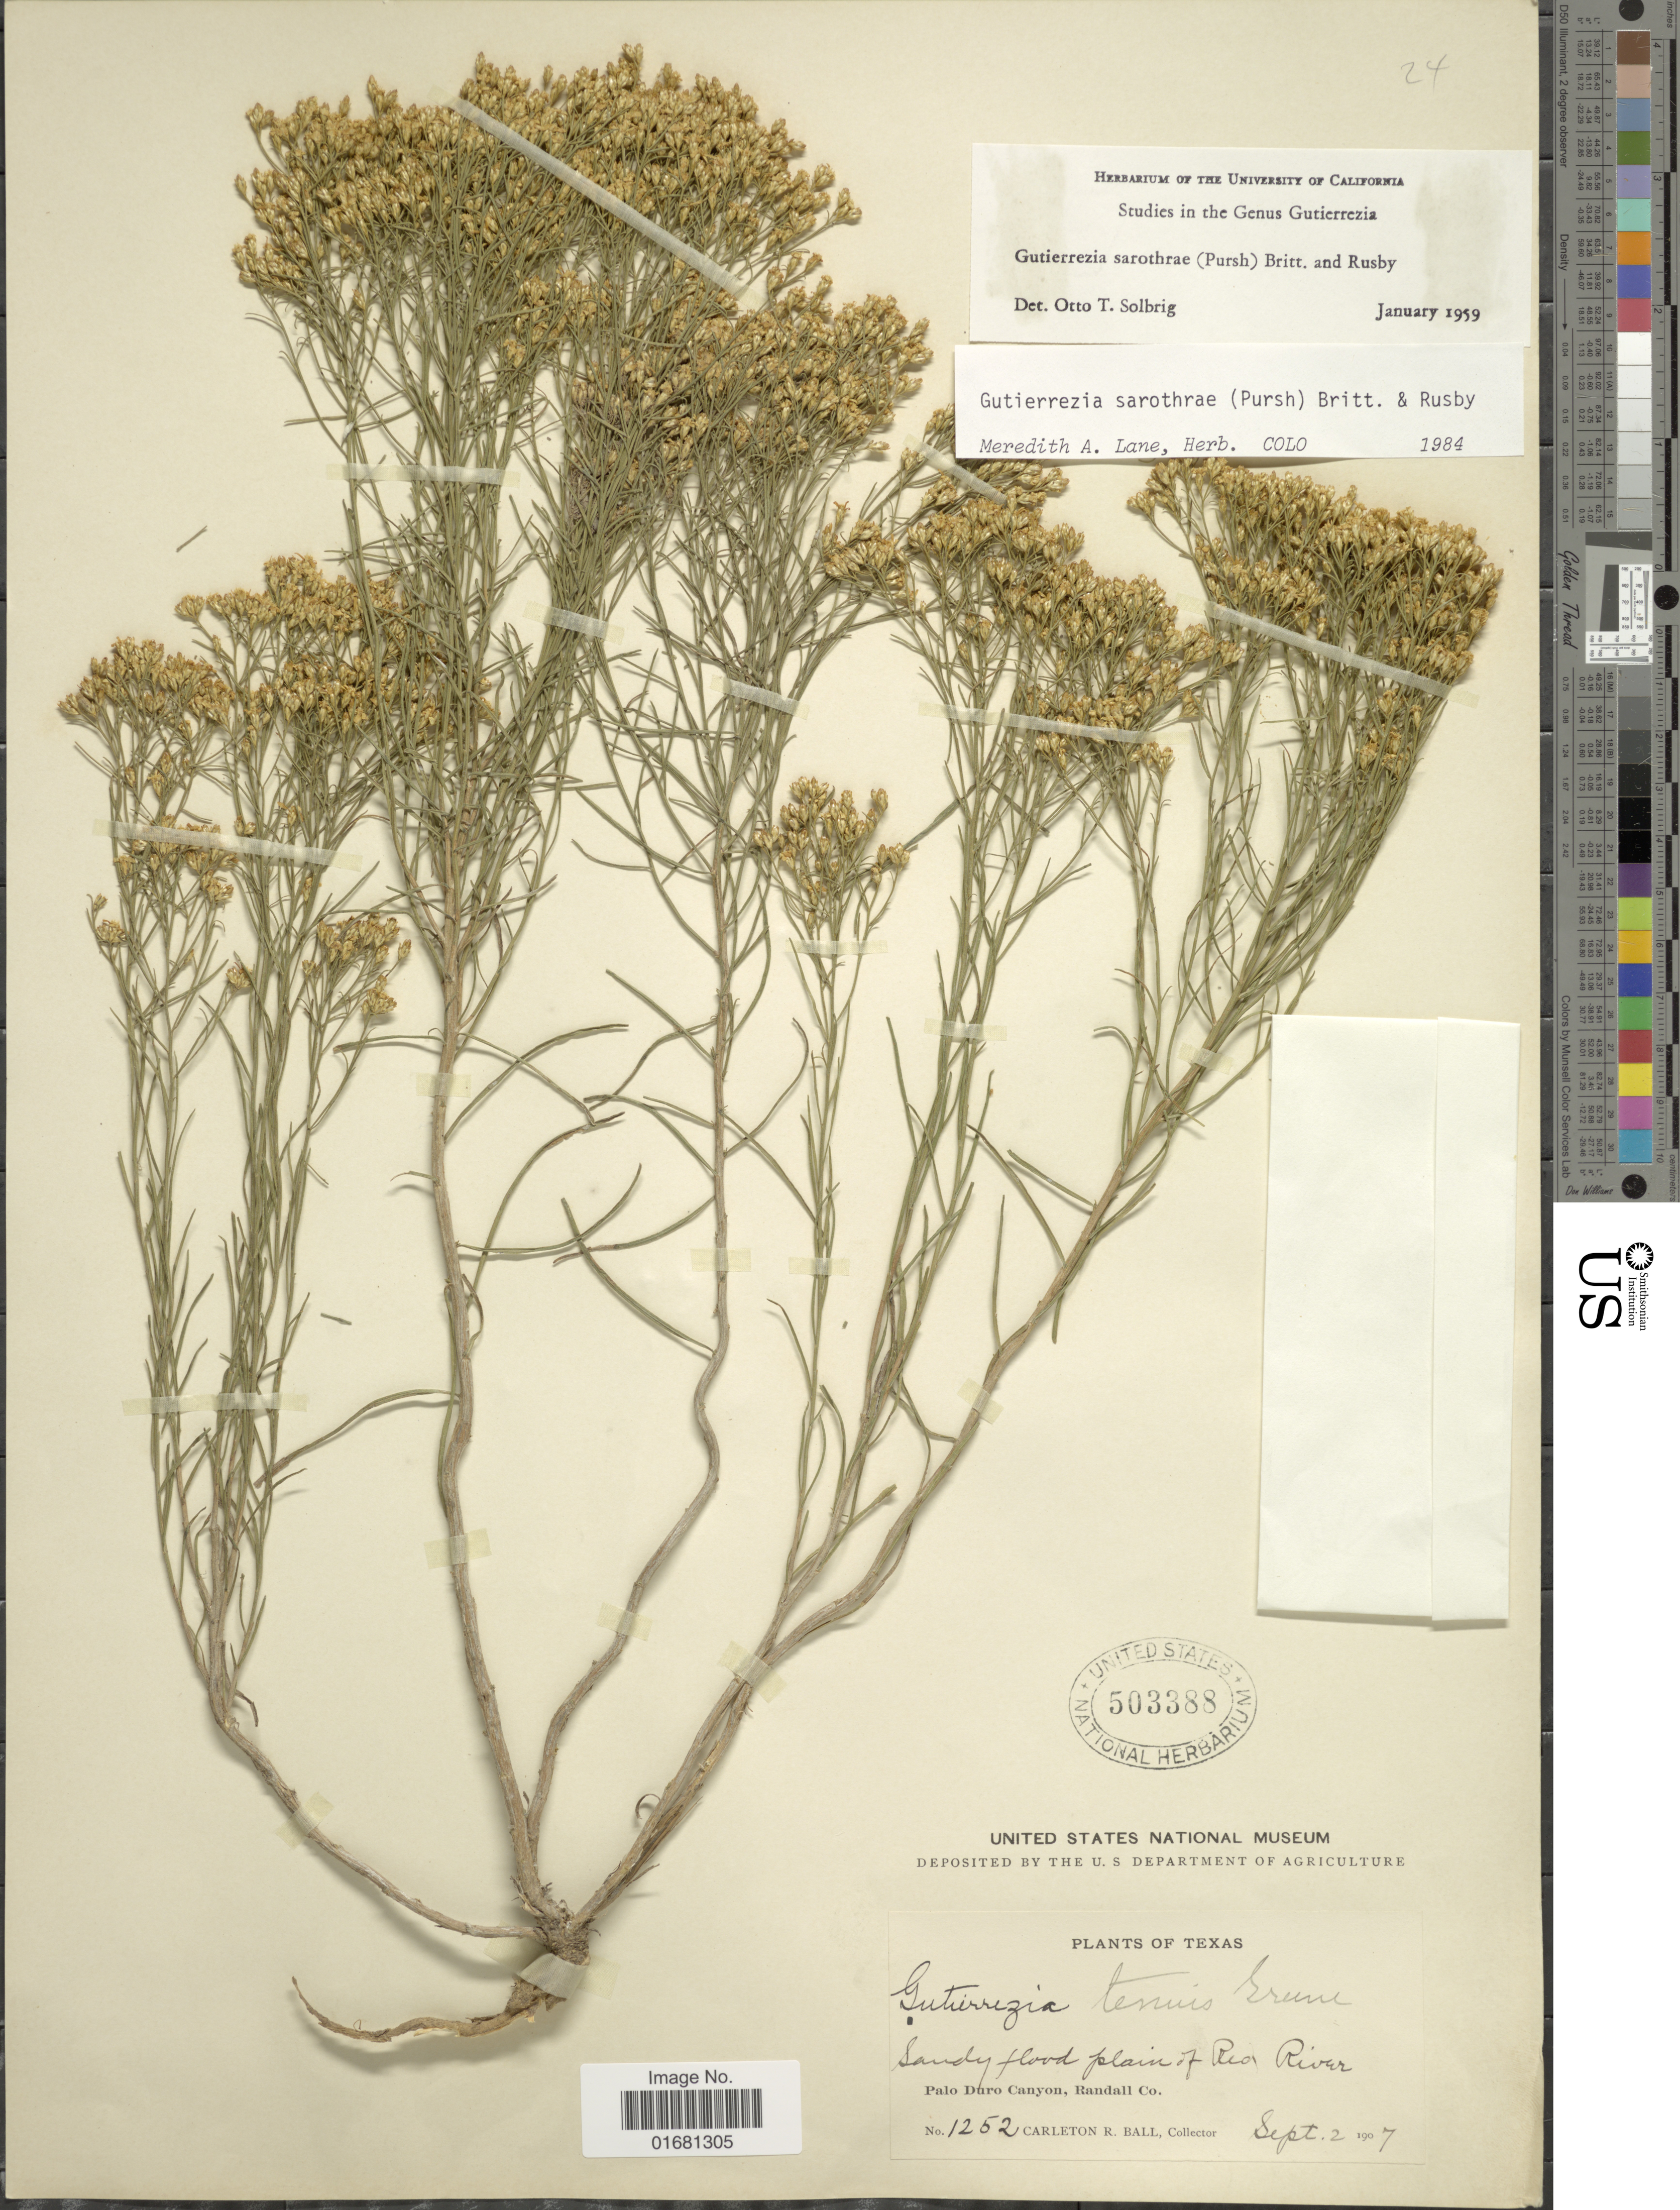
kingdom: Plantae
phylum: Tracheophyta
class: Magnoliopsida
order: Asterales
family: Asteraceae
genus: Gutierrezia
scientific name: Gutierrezia sarothrae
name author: (Pursh) Britton & Rusby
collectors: C. R. Ball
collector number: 1252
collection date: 1907-09-02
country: United States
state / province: Texas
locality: Texas. Sandy flood plain of Red Rived. Palo Duro Canyon, Randall Co;.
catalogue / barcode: US 503388